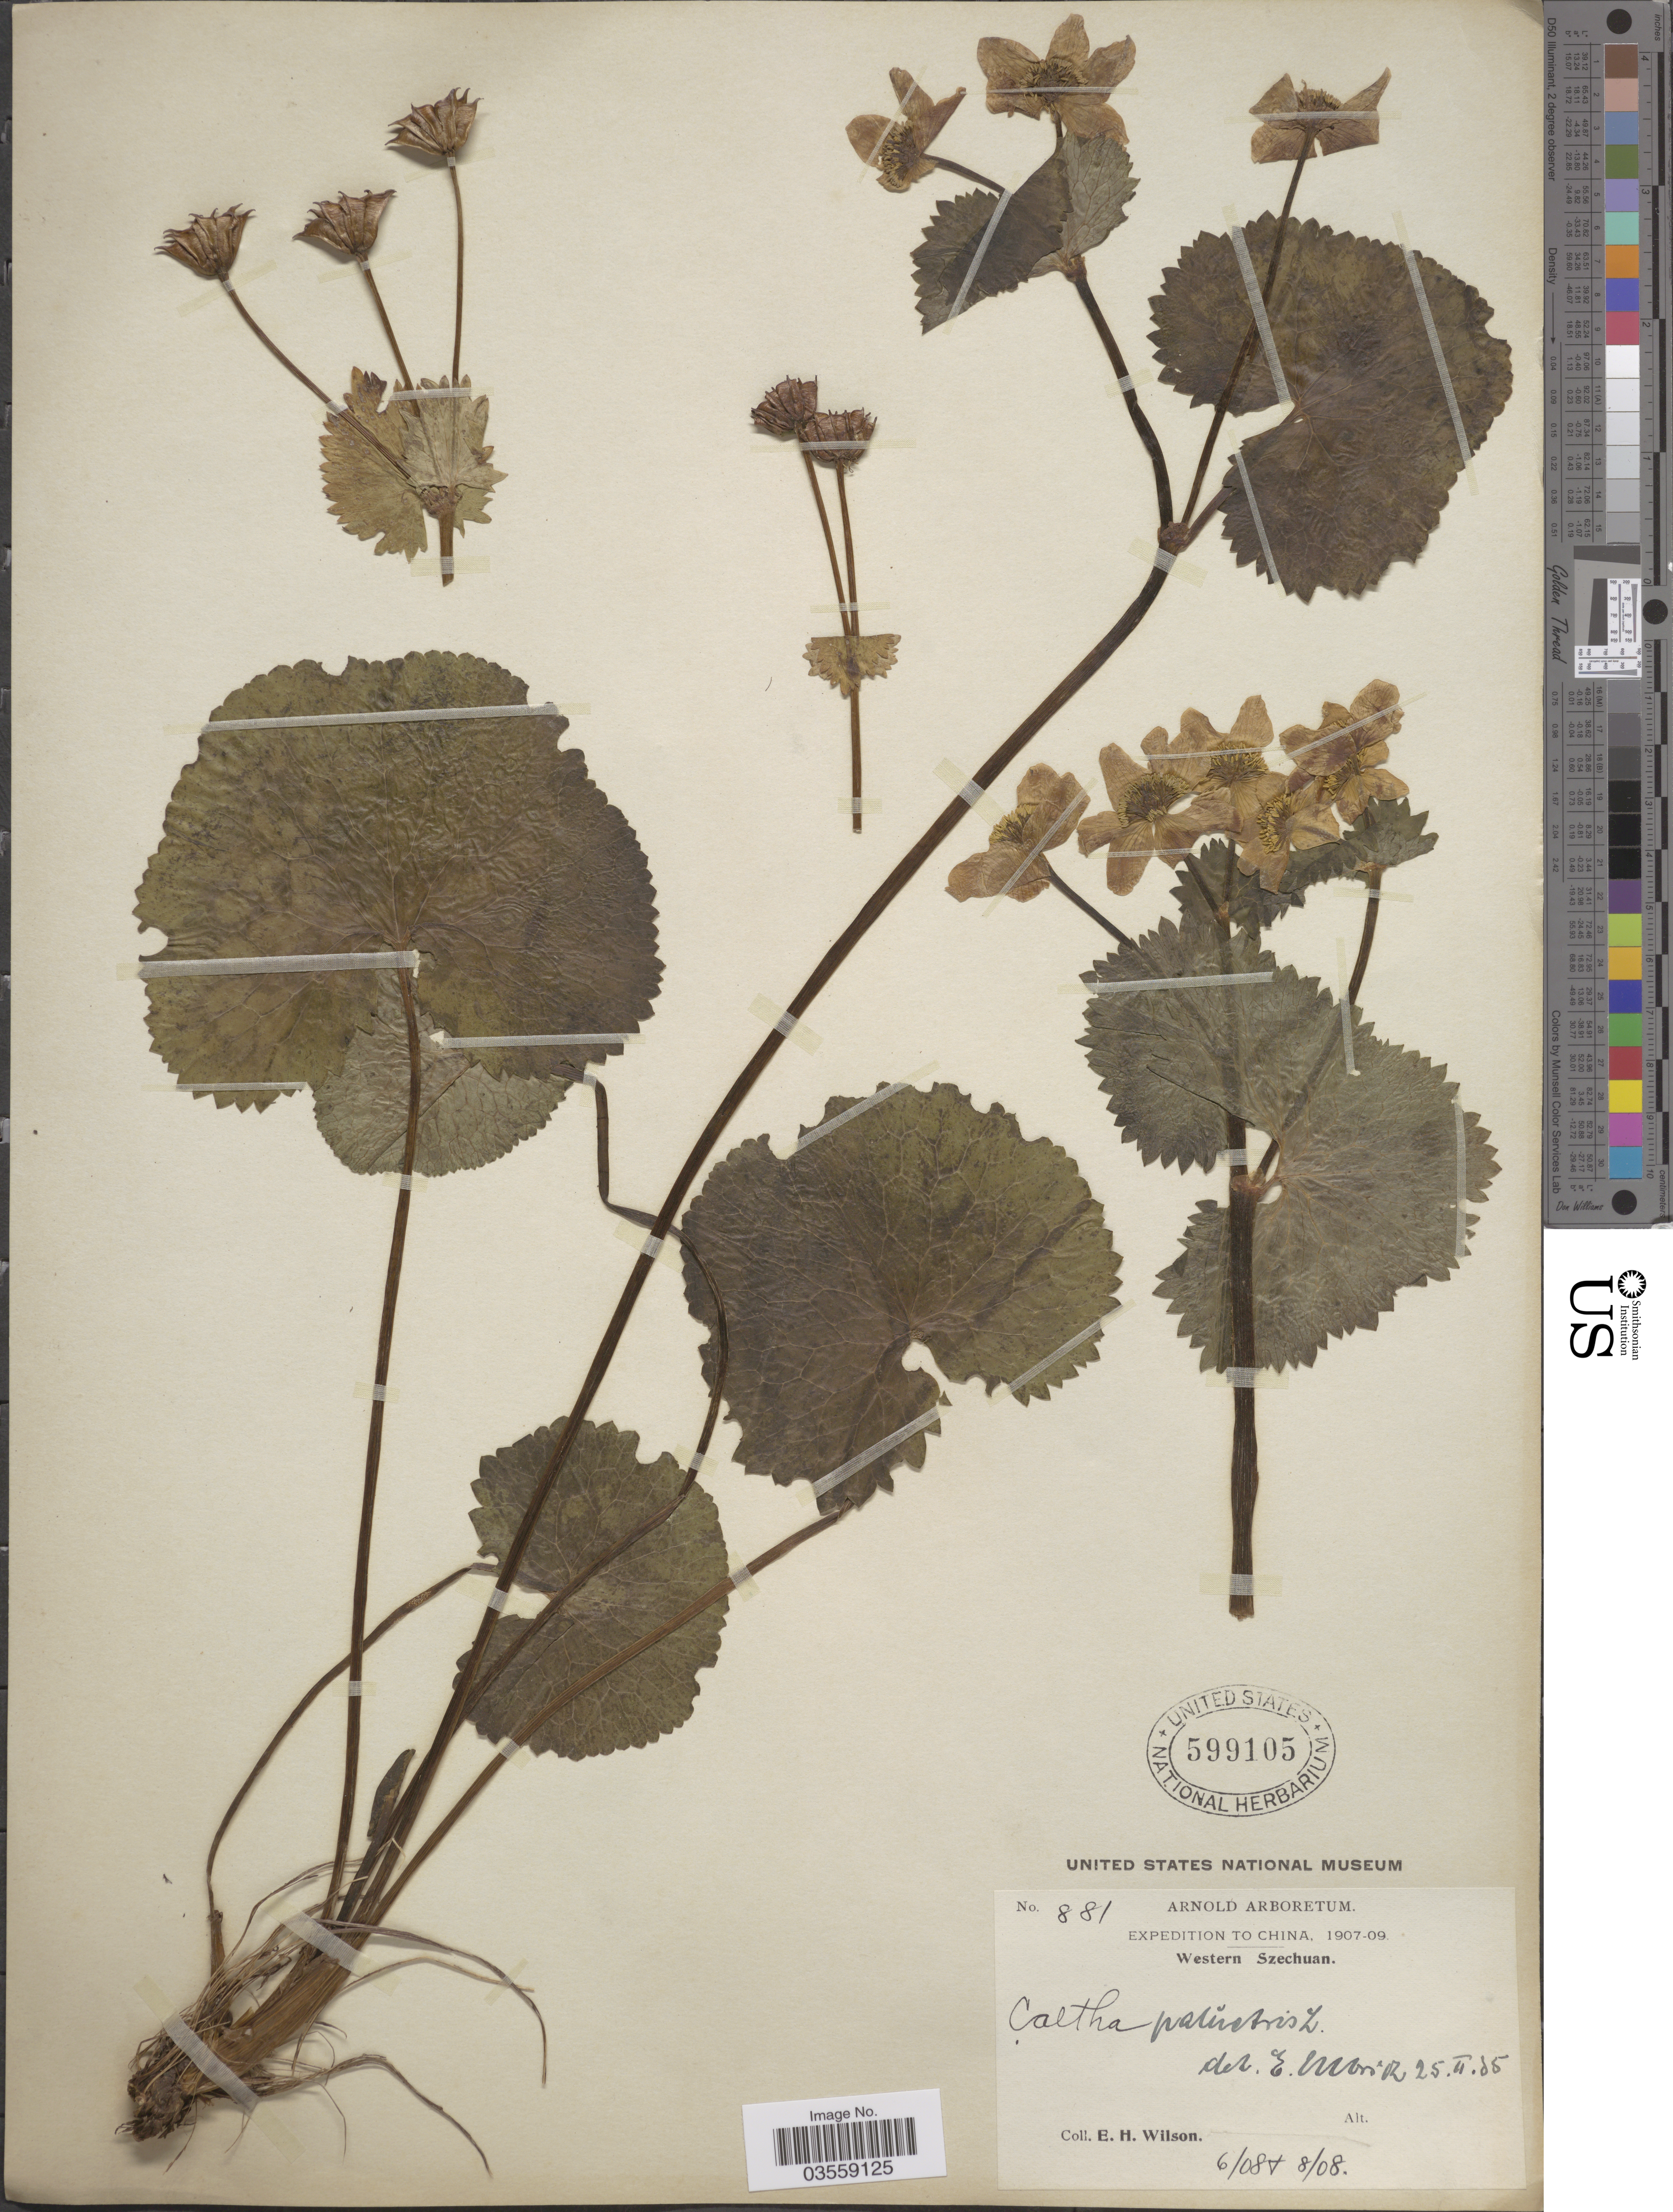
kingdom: Plantae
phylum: Tracheophyta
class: Magnoliopsida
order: Ranunculales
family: Ranunculaceae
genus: Caltha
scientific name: Caltha palustris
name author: L.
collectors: E. Wilson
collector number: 881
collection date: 1908-06/1908-08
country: China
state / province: Sichuan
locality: Western Szechuan.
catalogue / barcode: US 599105